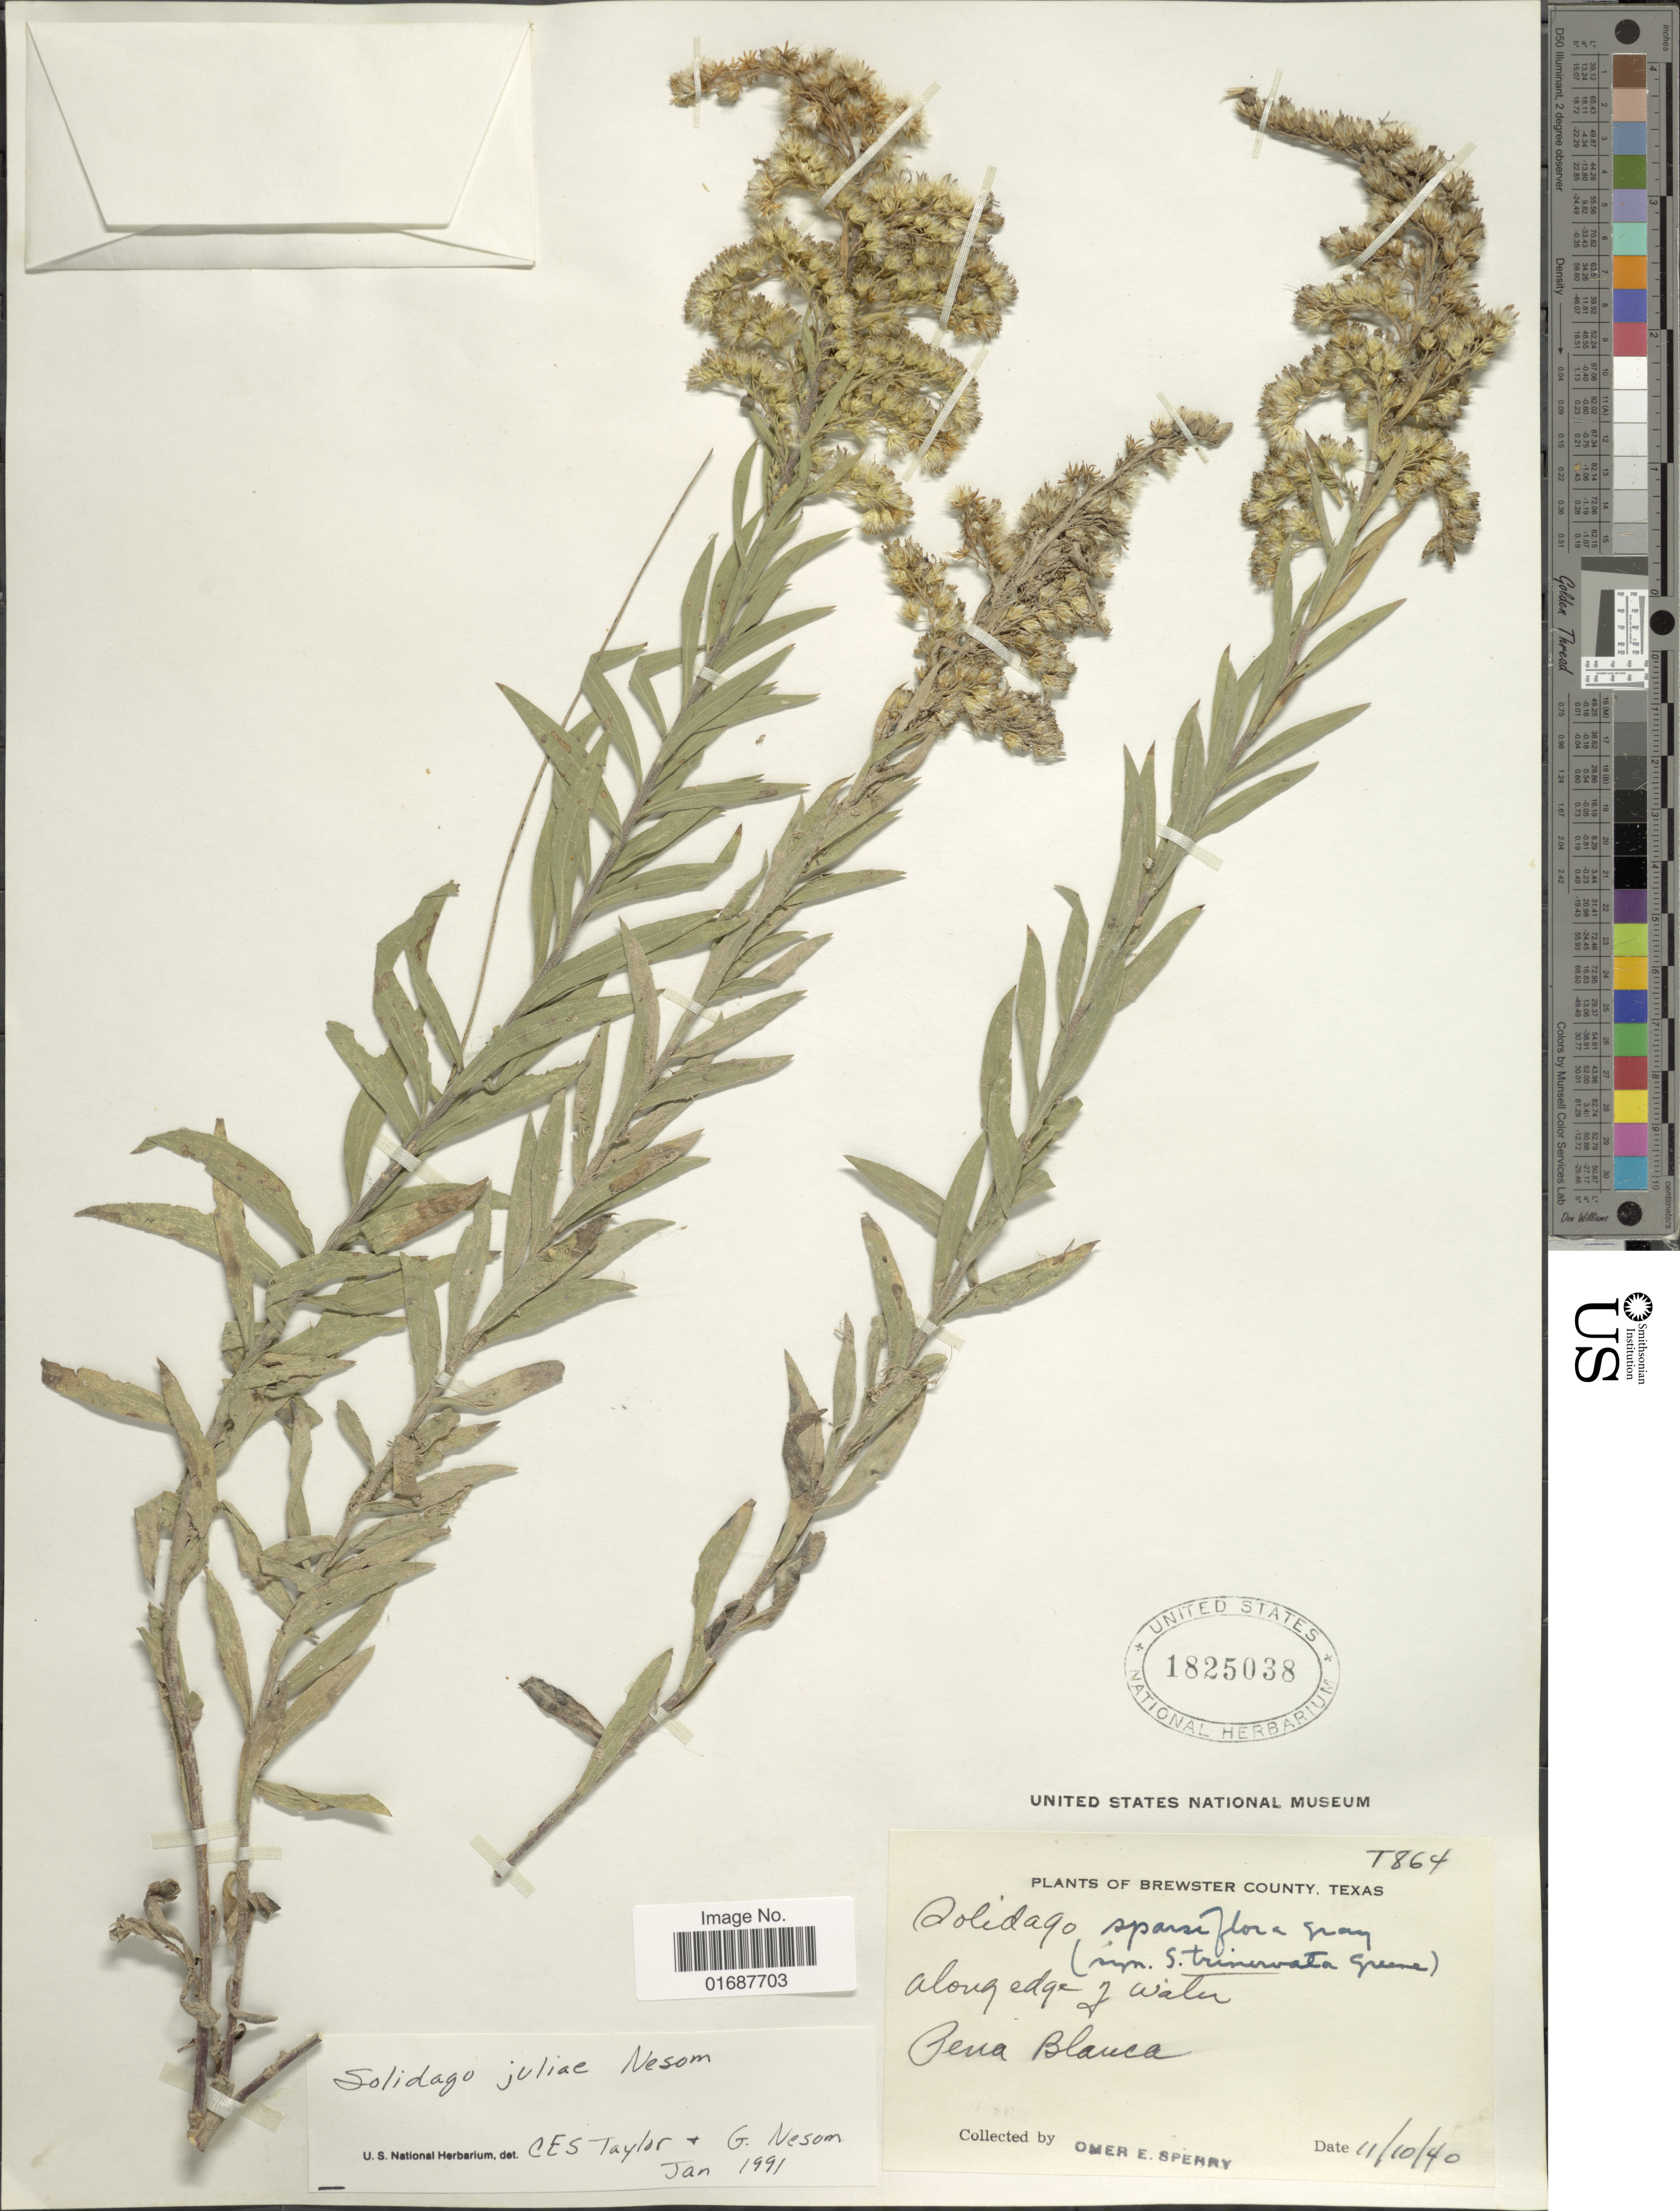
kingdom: Plantae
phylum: Tracheophyta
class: Magnoliopsida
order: Asterales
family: Asteraceae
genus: Solidago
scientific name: Solidago juliae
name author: G.L. Nesom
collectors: O. E. Sperry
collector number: T864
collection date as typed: Transcribed d/m/y: 10/11/40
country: United States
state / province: Texas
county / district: Brewster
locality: Along edge of water. Pena Blanca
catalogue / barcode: US 1825038